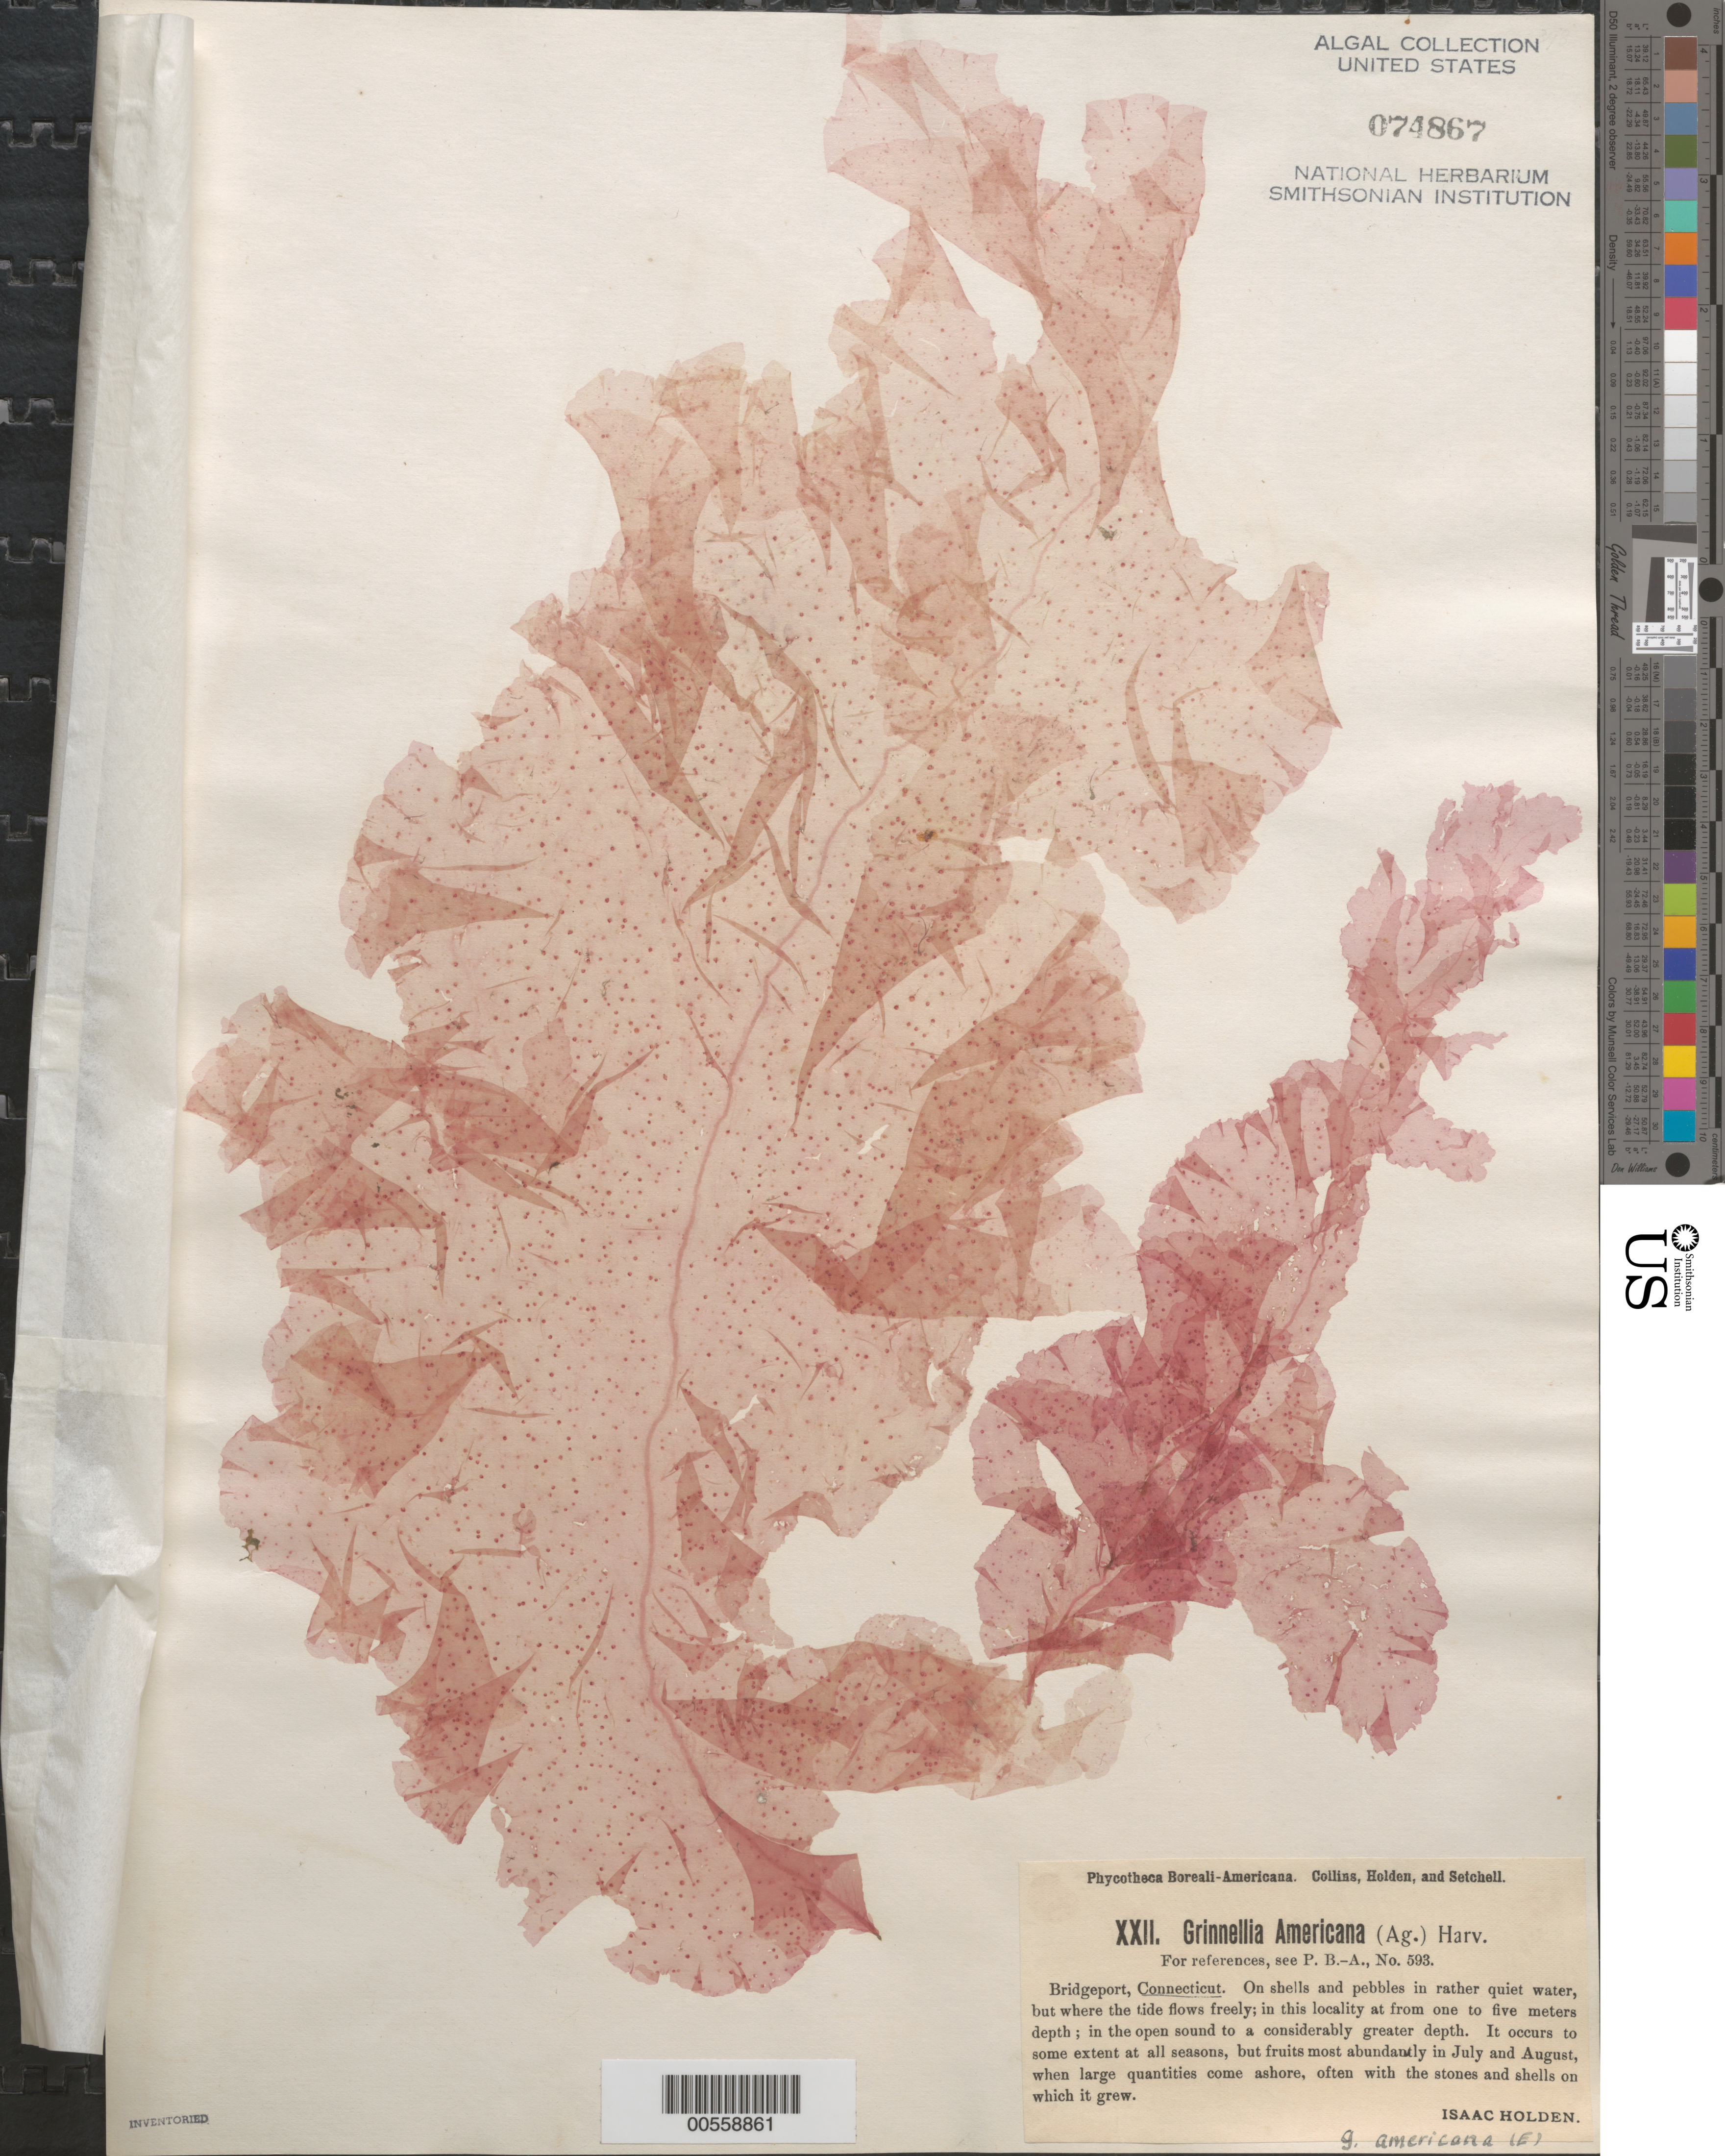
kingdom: Plantae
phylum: Rhodophyta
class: Florideophyceae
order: Ceramiales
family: Delesseriaceae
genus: Grinnellia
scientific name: Grinnellia americana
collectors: I. Holden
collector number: PB-A Xii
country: United States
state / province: Connecticut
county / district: Fairfield County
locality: Bridgeport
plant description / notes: Collins, Holden & Setchell, Phycotheca Boreali-Americana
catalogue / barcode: US 74867